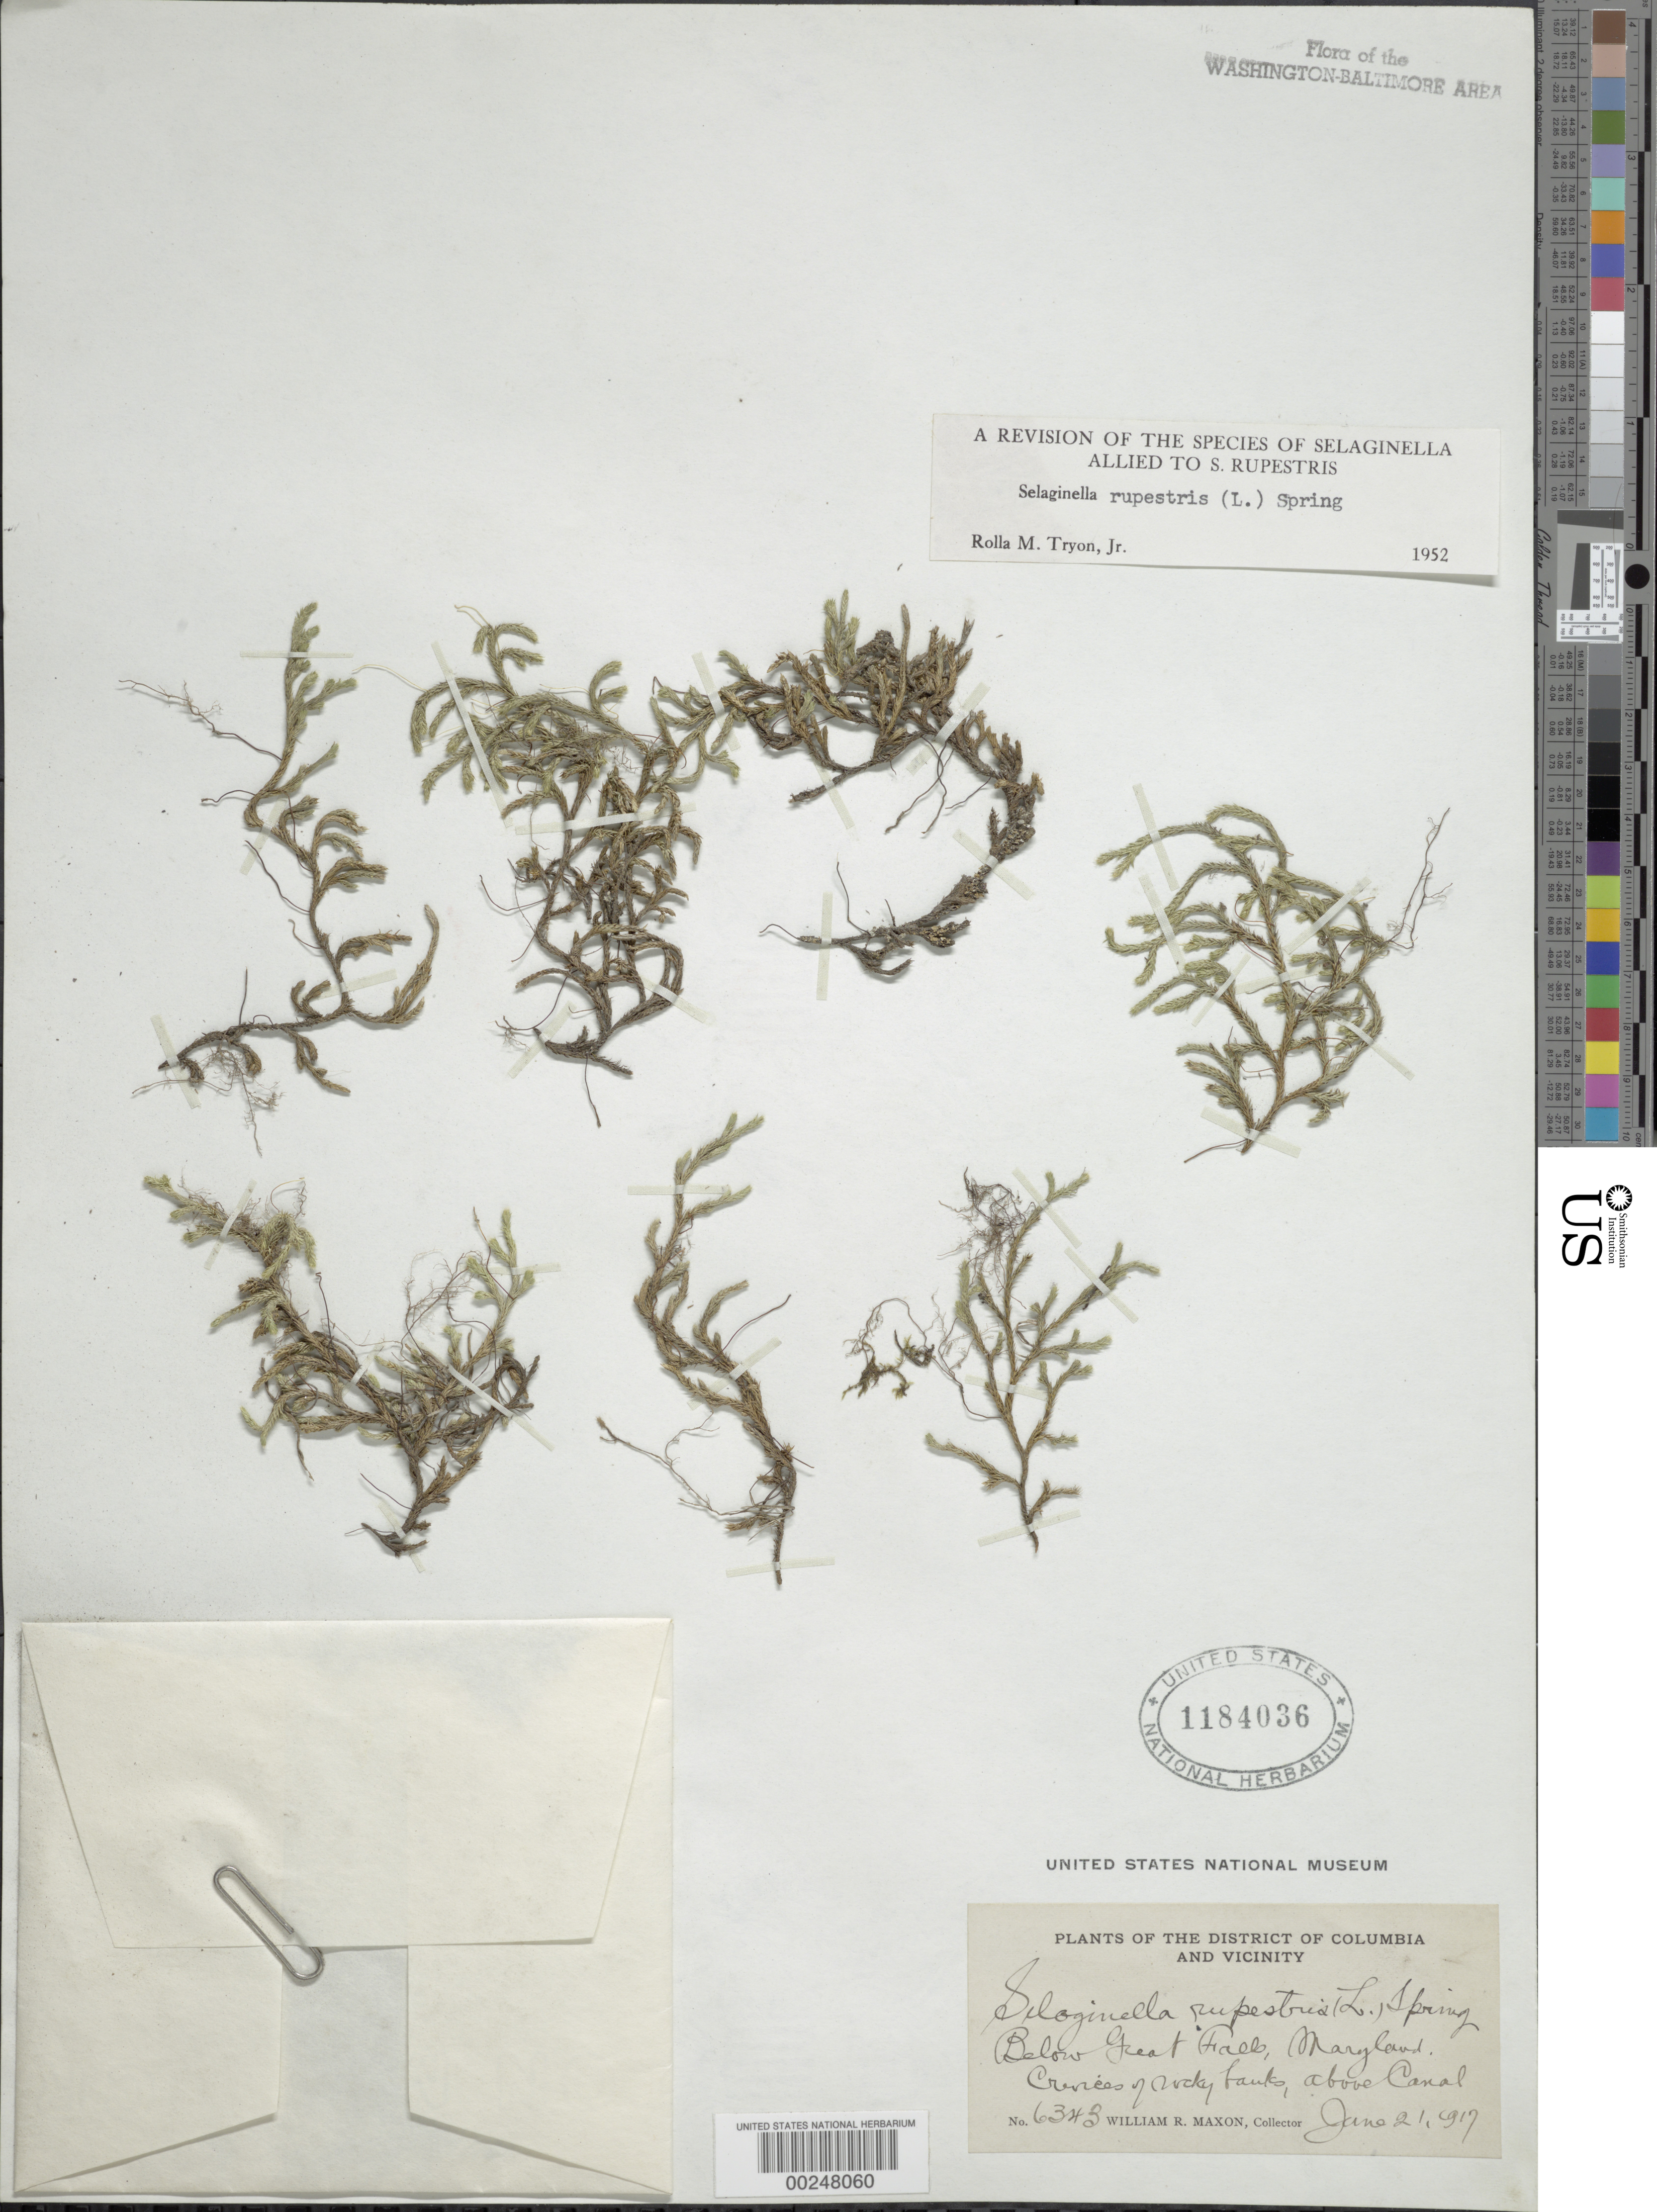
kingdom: Plantae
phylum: Tracheophyta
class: Lycopodiopsida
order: Selaginellales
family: Selaginellaceae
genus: Selaginella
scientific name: Selaginella rupestris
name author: (L.) Spring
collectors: W. R. Maxon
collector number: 6343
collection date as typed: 21 Jun 1917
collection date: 1917-06-21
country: United States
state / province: Maryland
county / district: Montgomery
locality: Below Great Falls, above Canal C. & O. Canal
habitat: Crevices of rocky banks above canal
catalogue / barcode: US 1184036